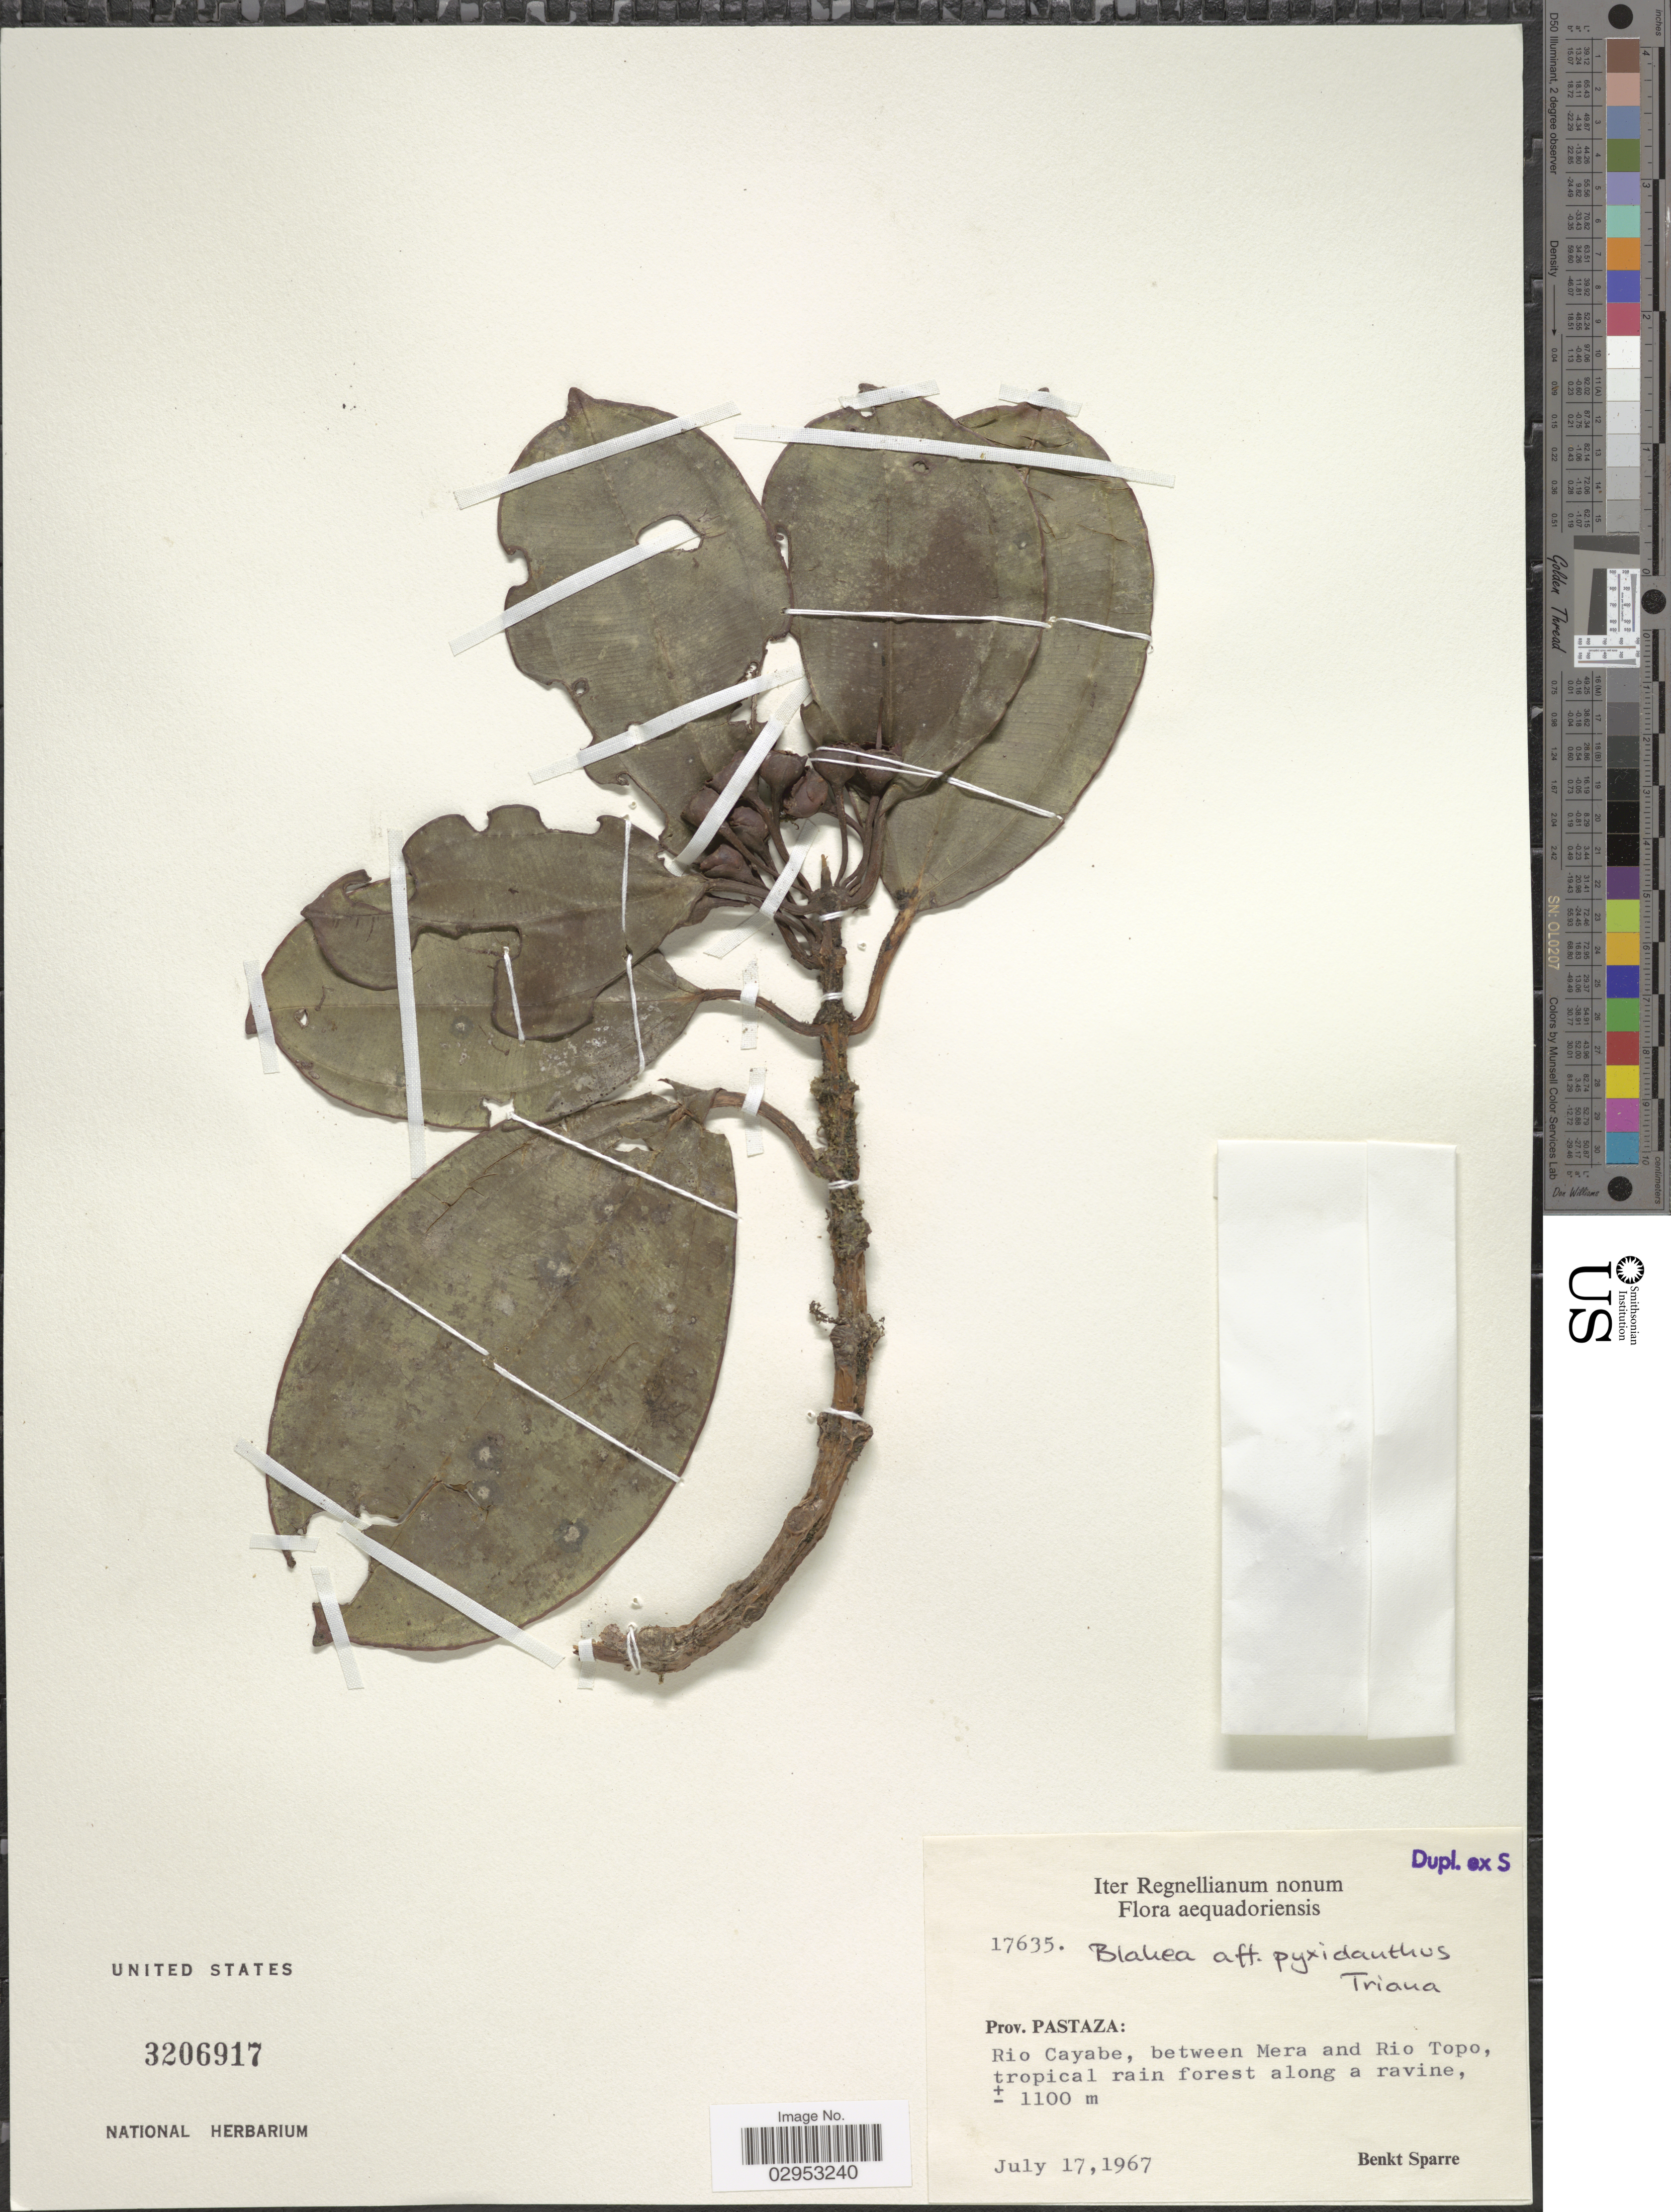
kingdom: Plantae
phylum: Tracheophyta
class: Magnoliopsida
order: Myrtales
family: Melastomataceae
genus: Blakea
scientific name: Blakea pyxidanthus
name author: Triana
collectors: B. Sparre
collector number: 17635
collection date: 1967-07-17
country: Ecuador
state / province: Pastaza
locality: Rio Cayabe, between Mera and Rio Topo, tropical rain forest along a ravine.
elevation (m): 1100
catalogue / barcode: US 3206917